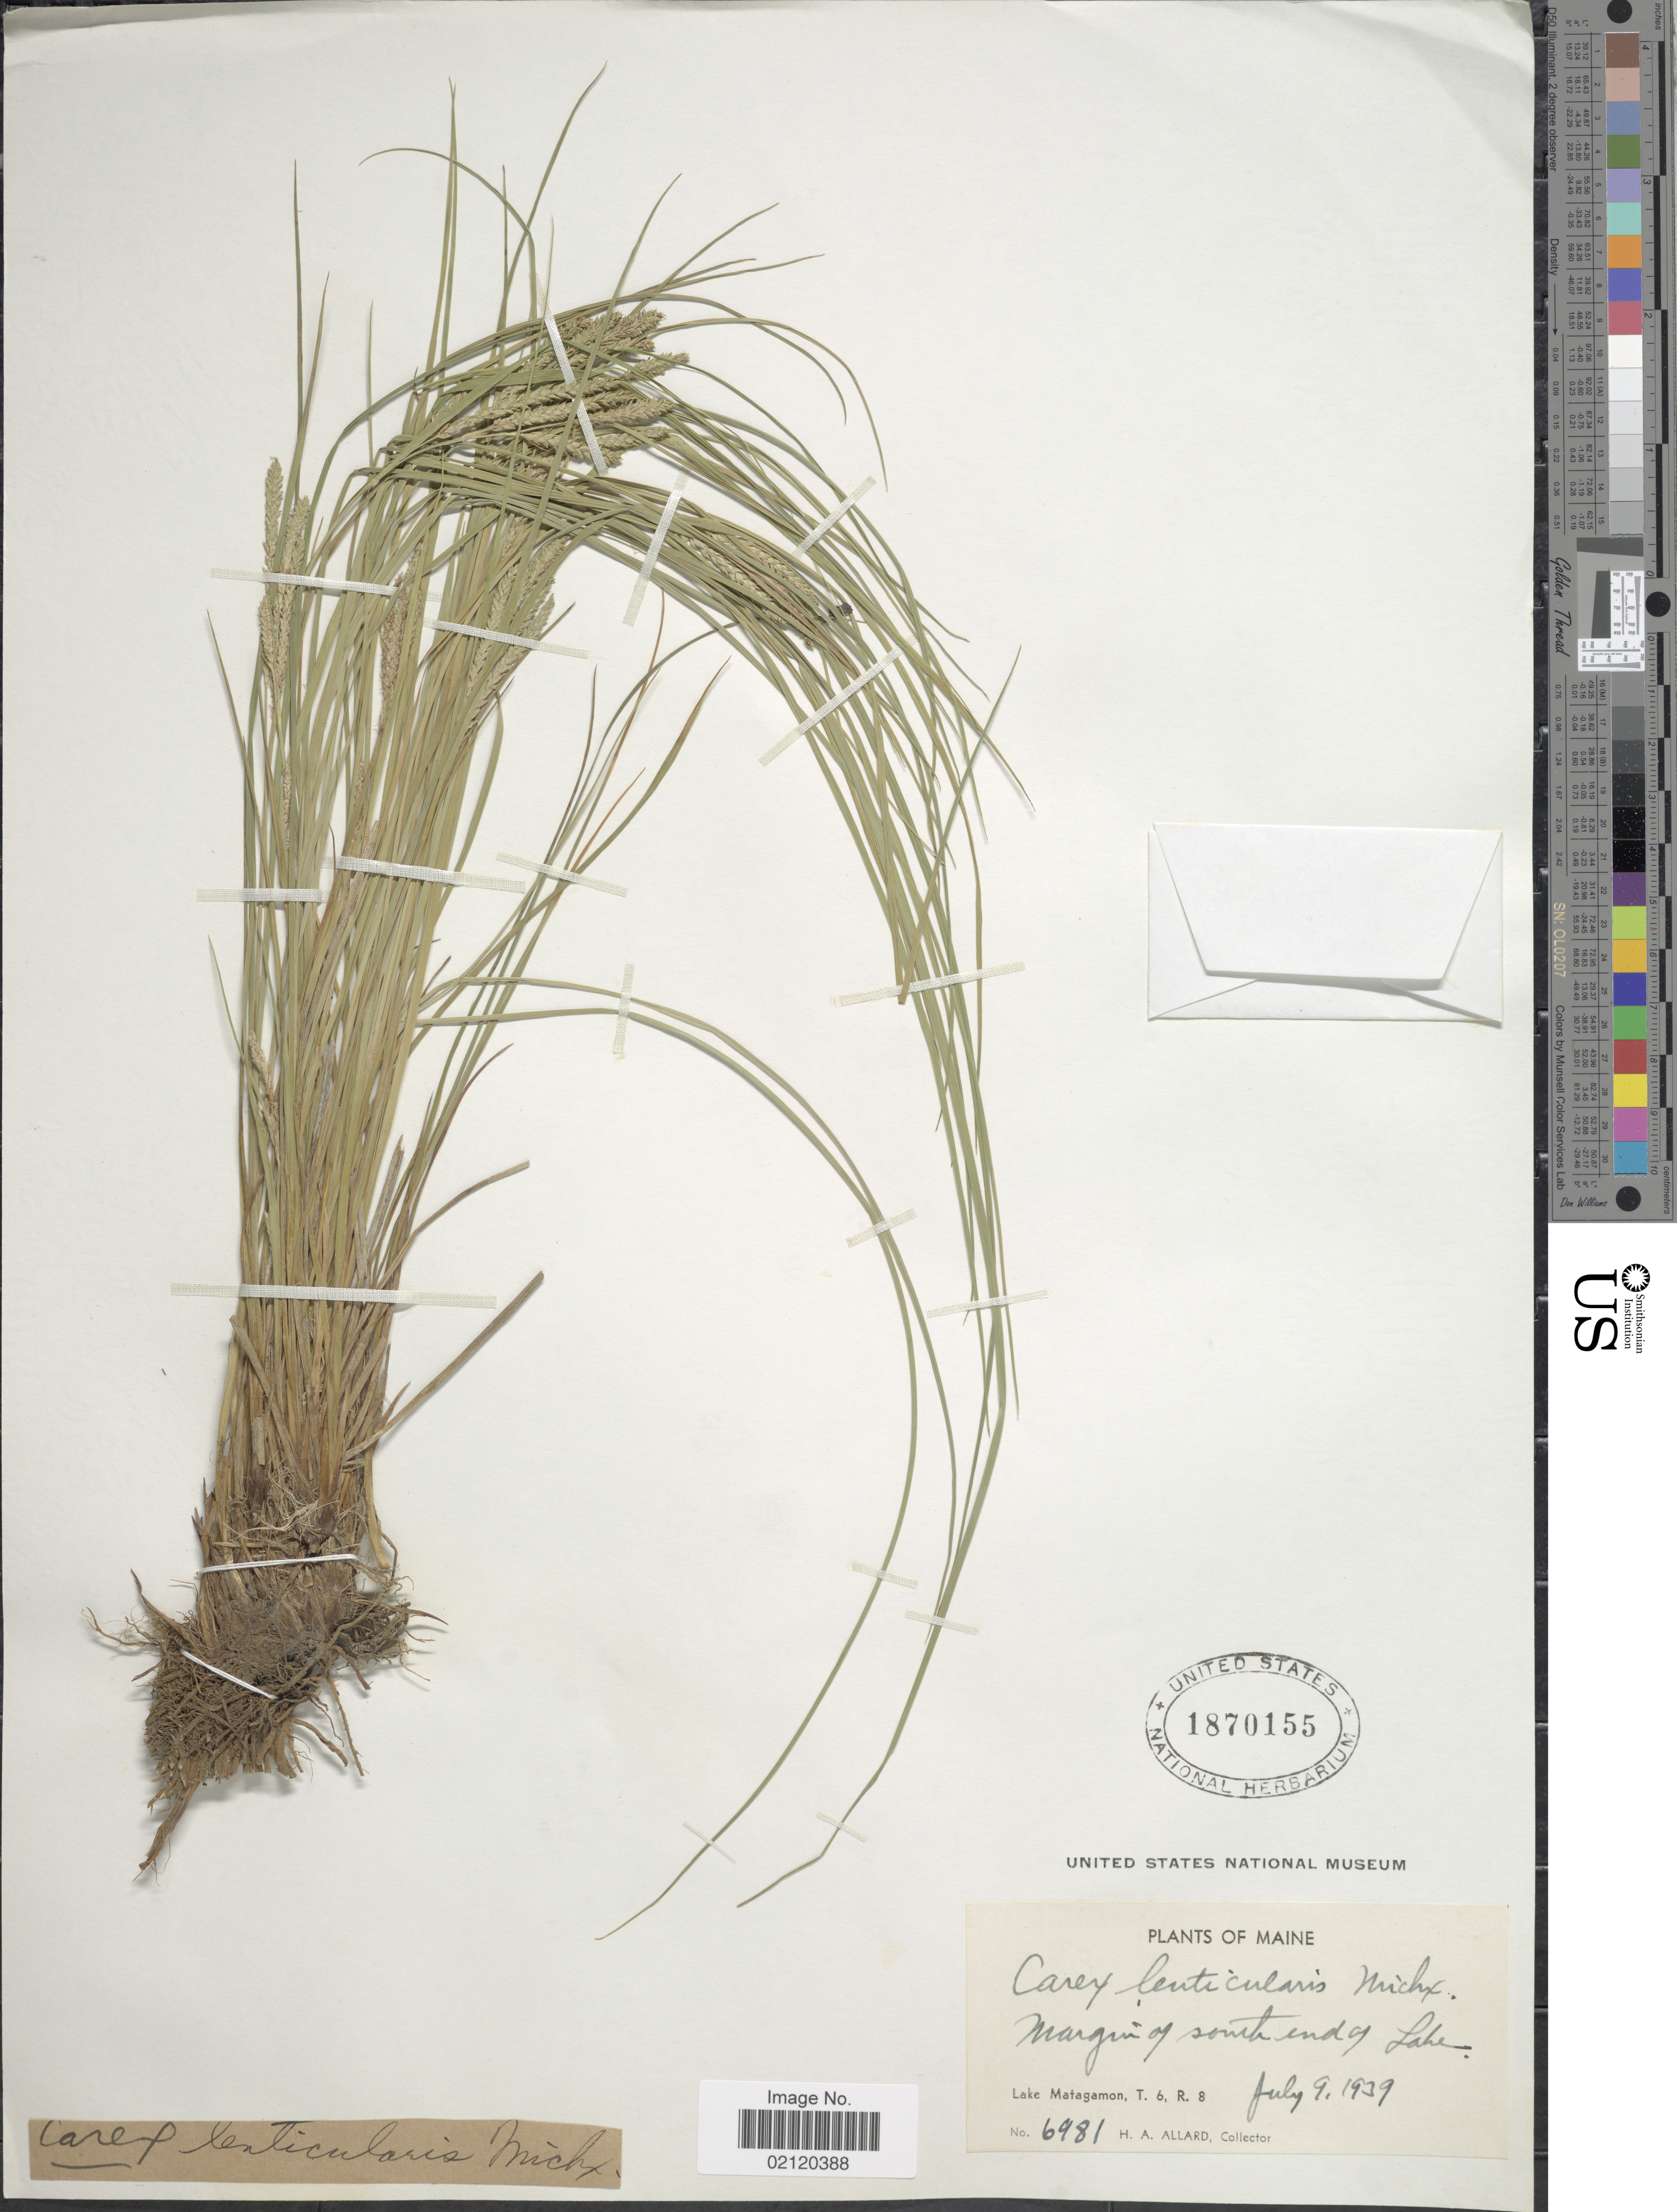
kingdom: Plantae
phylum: Tracheophyta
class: Liliopsida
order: Poales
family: Cyperaceae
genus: Carex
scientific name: Carex lenticularis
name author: Michx.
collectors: H. A. Allard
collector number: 6981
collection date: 1939-07-09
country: United States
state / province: Maine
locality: Margin of south end of Lake, Lake Matagamon, T6, R8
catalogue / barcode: US 1870155